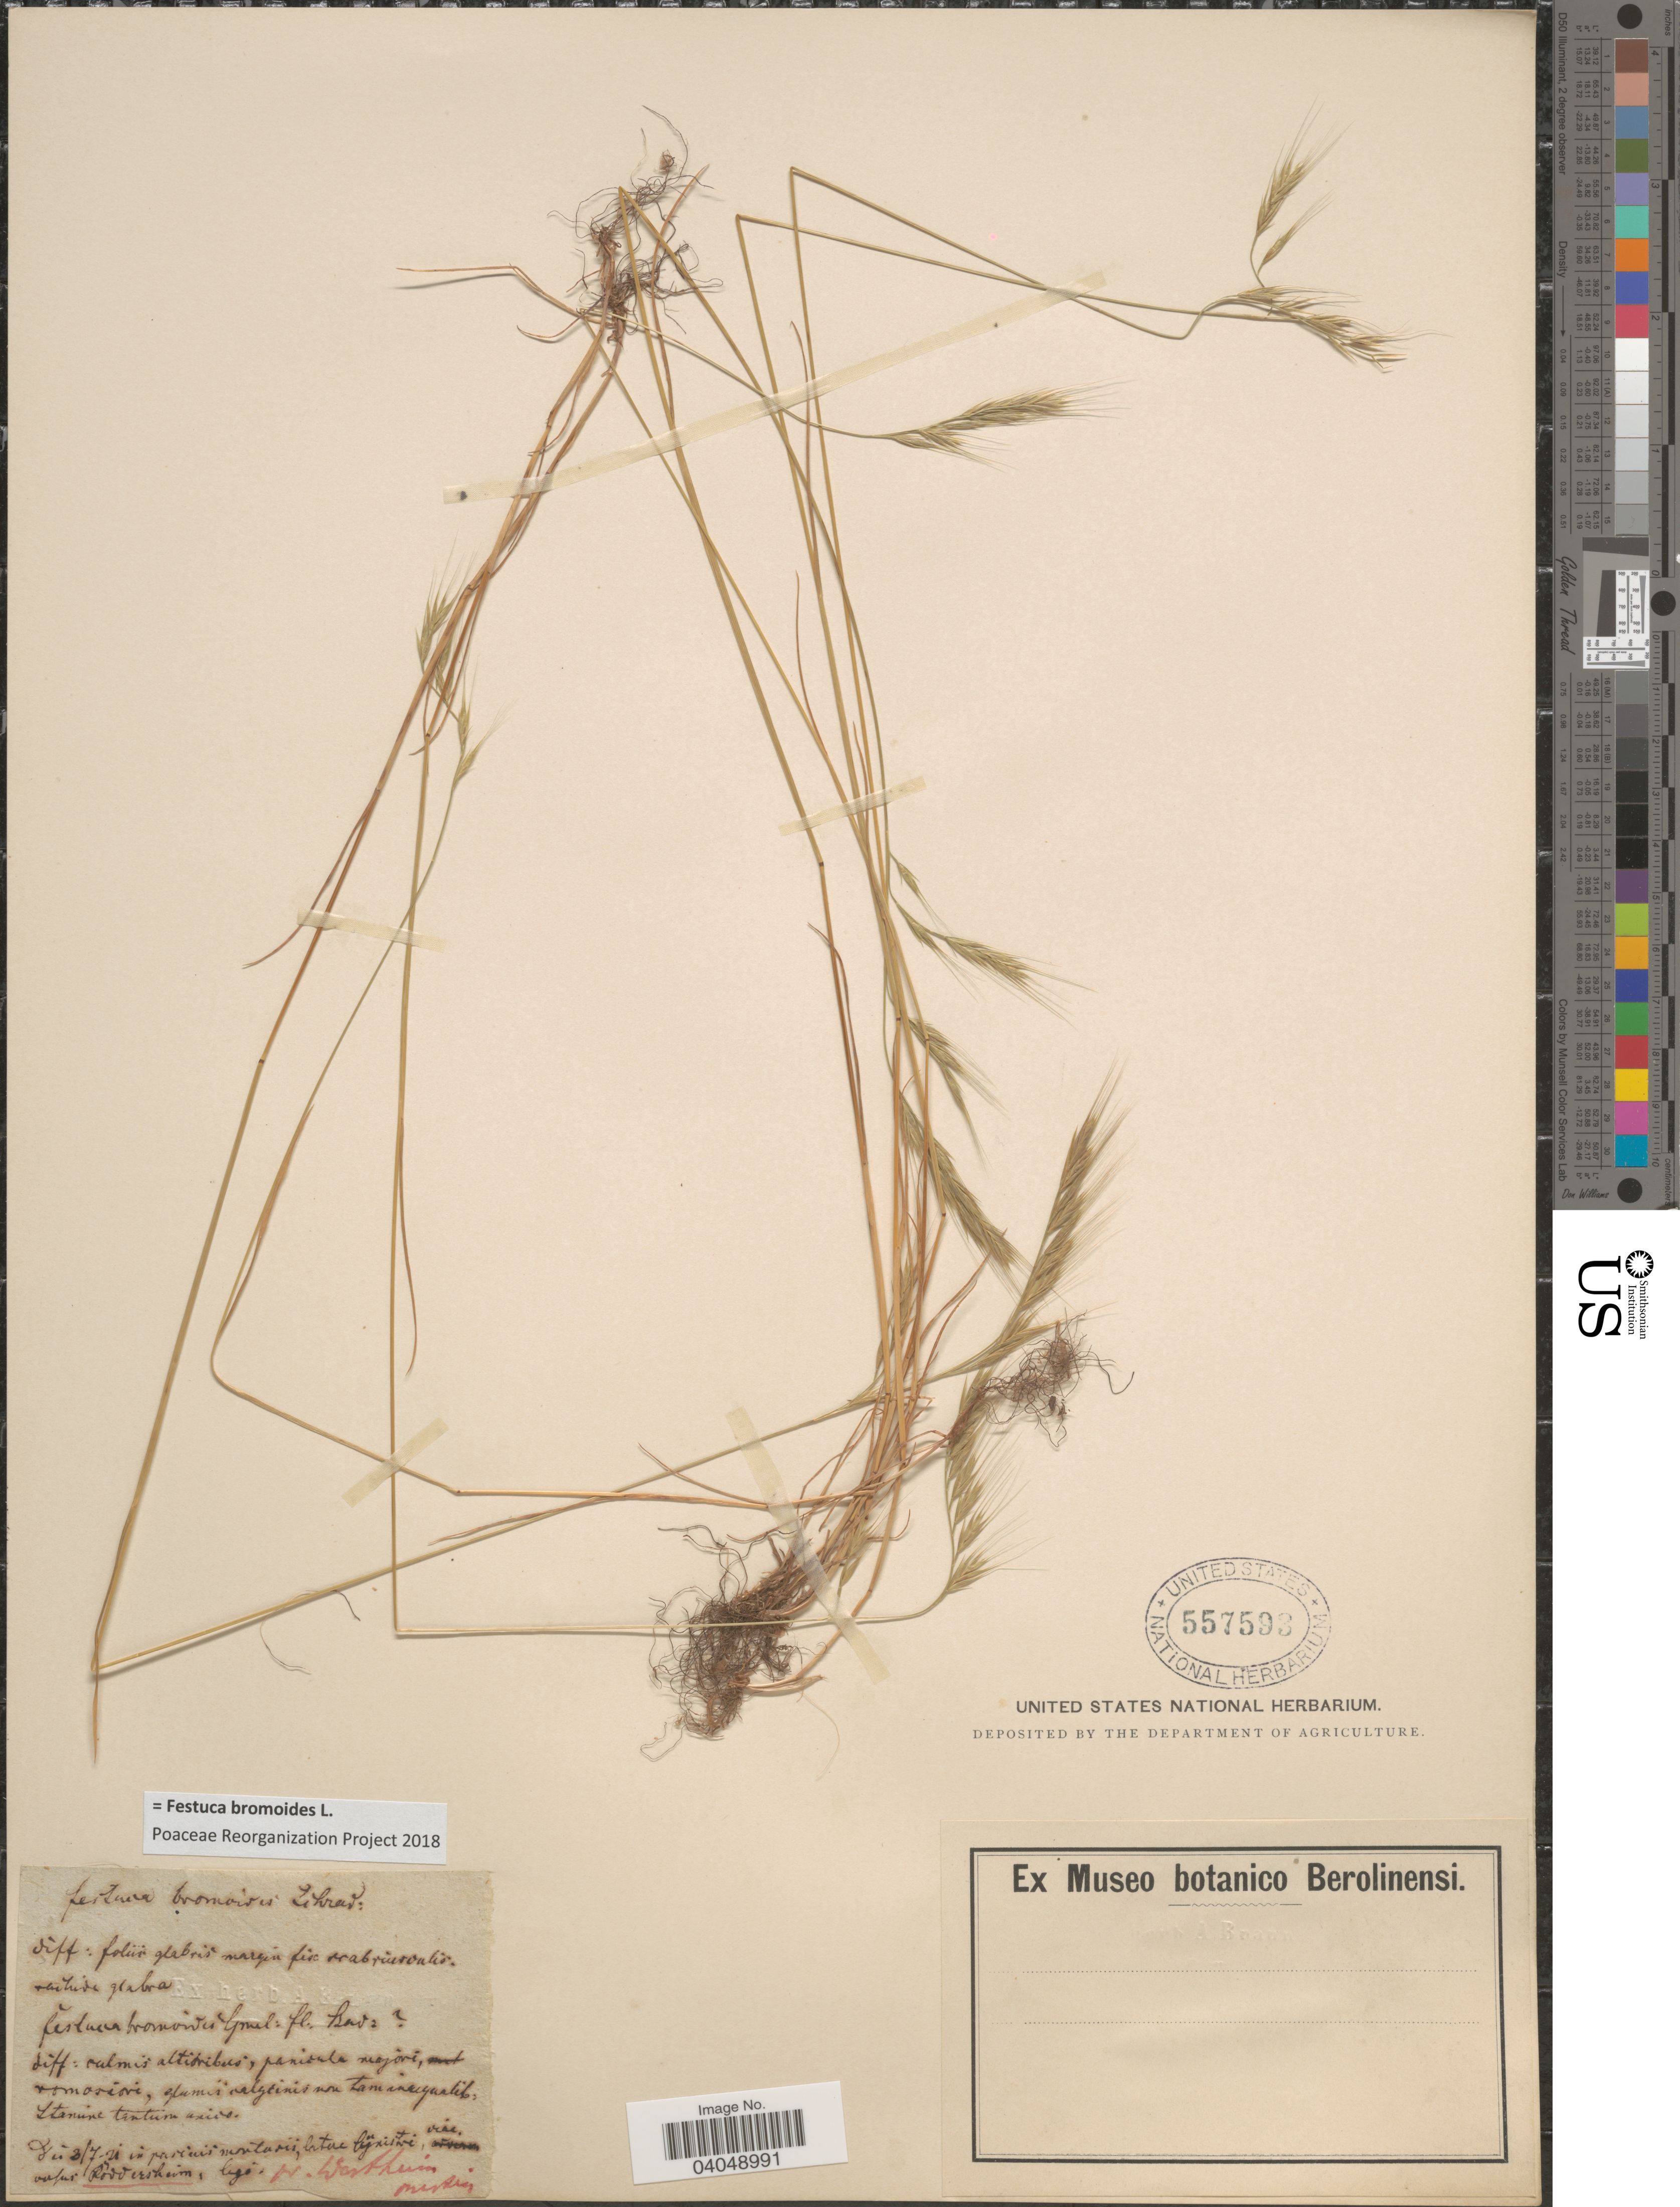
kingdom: Plantae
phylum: Tracheophyta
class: Liliopsida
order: Poales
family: Poaceae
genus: Festuca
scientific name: Festuca bromoides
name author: L.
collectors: Wortheim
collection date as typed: Transcribed d/m/y: 3/7/21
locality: Roddersheim.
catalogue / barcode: US 557593